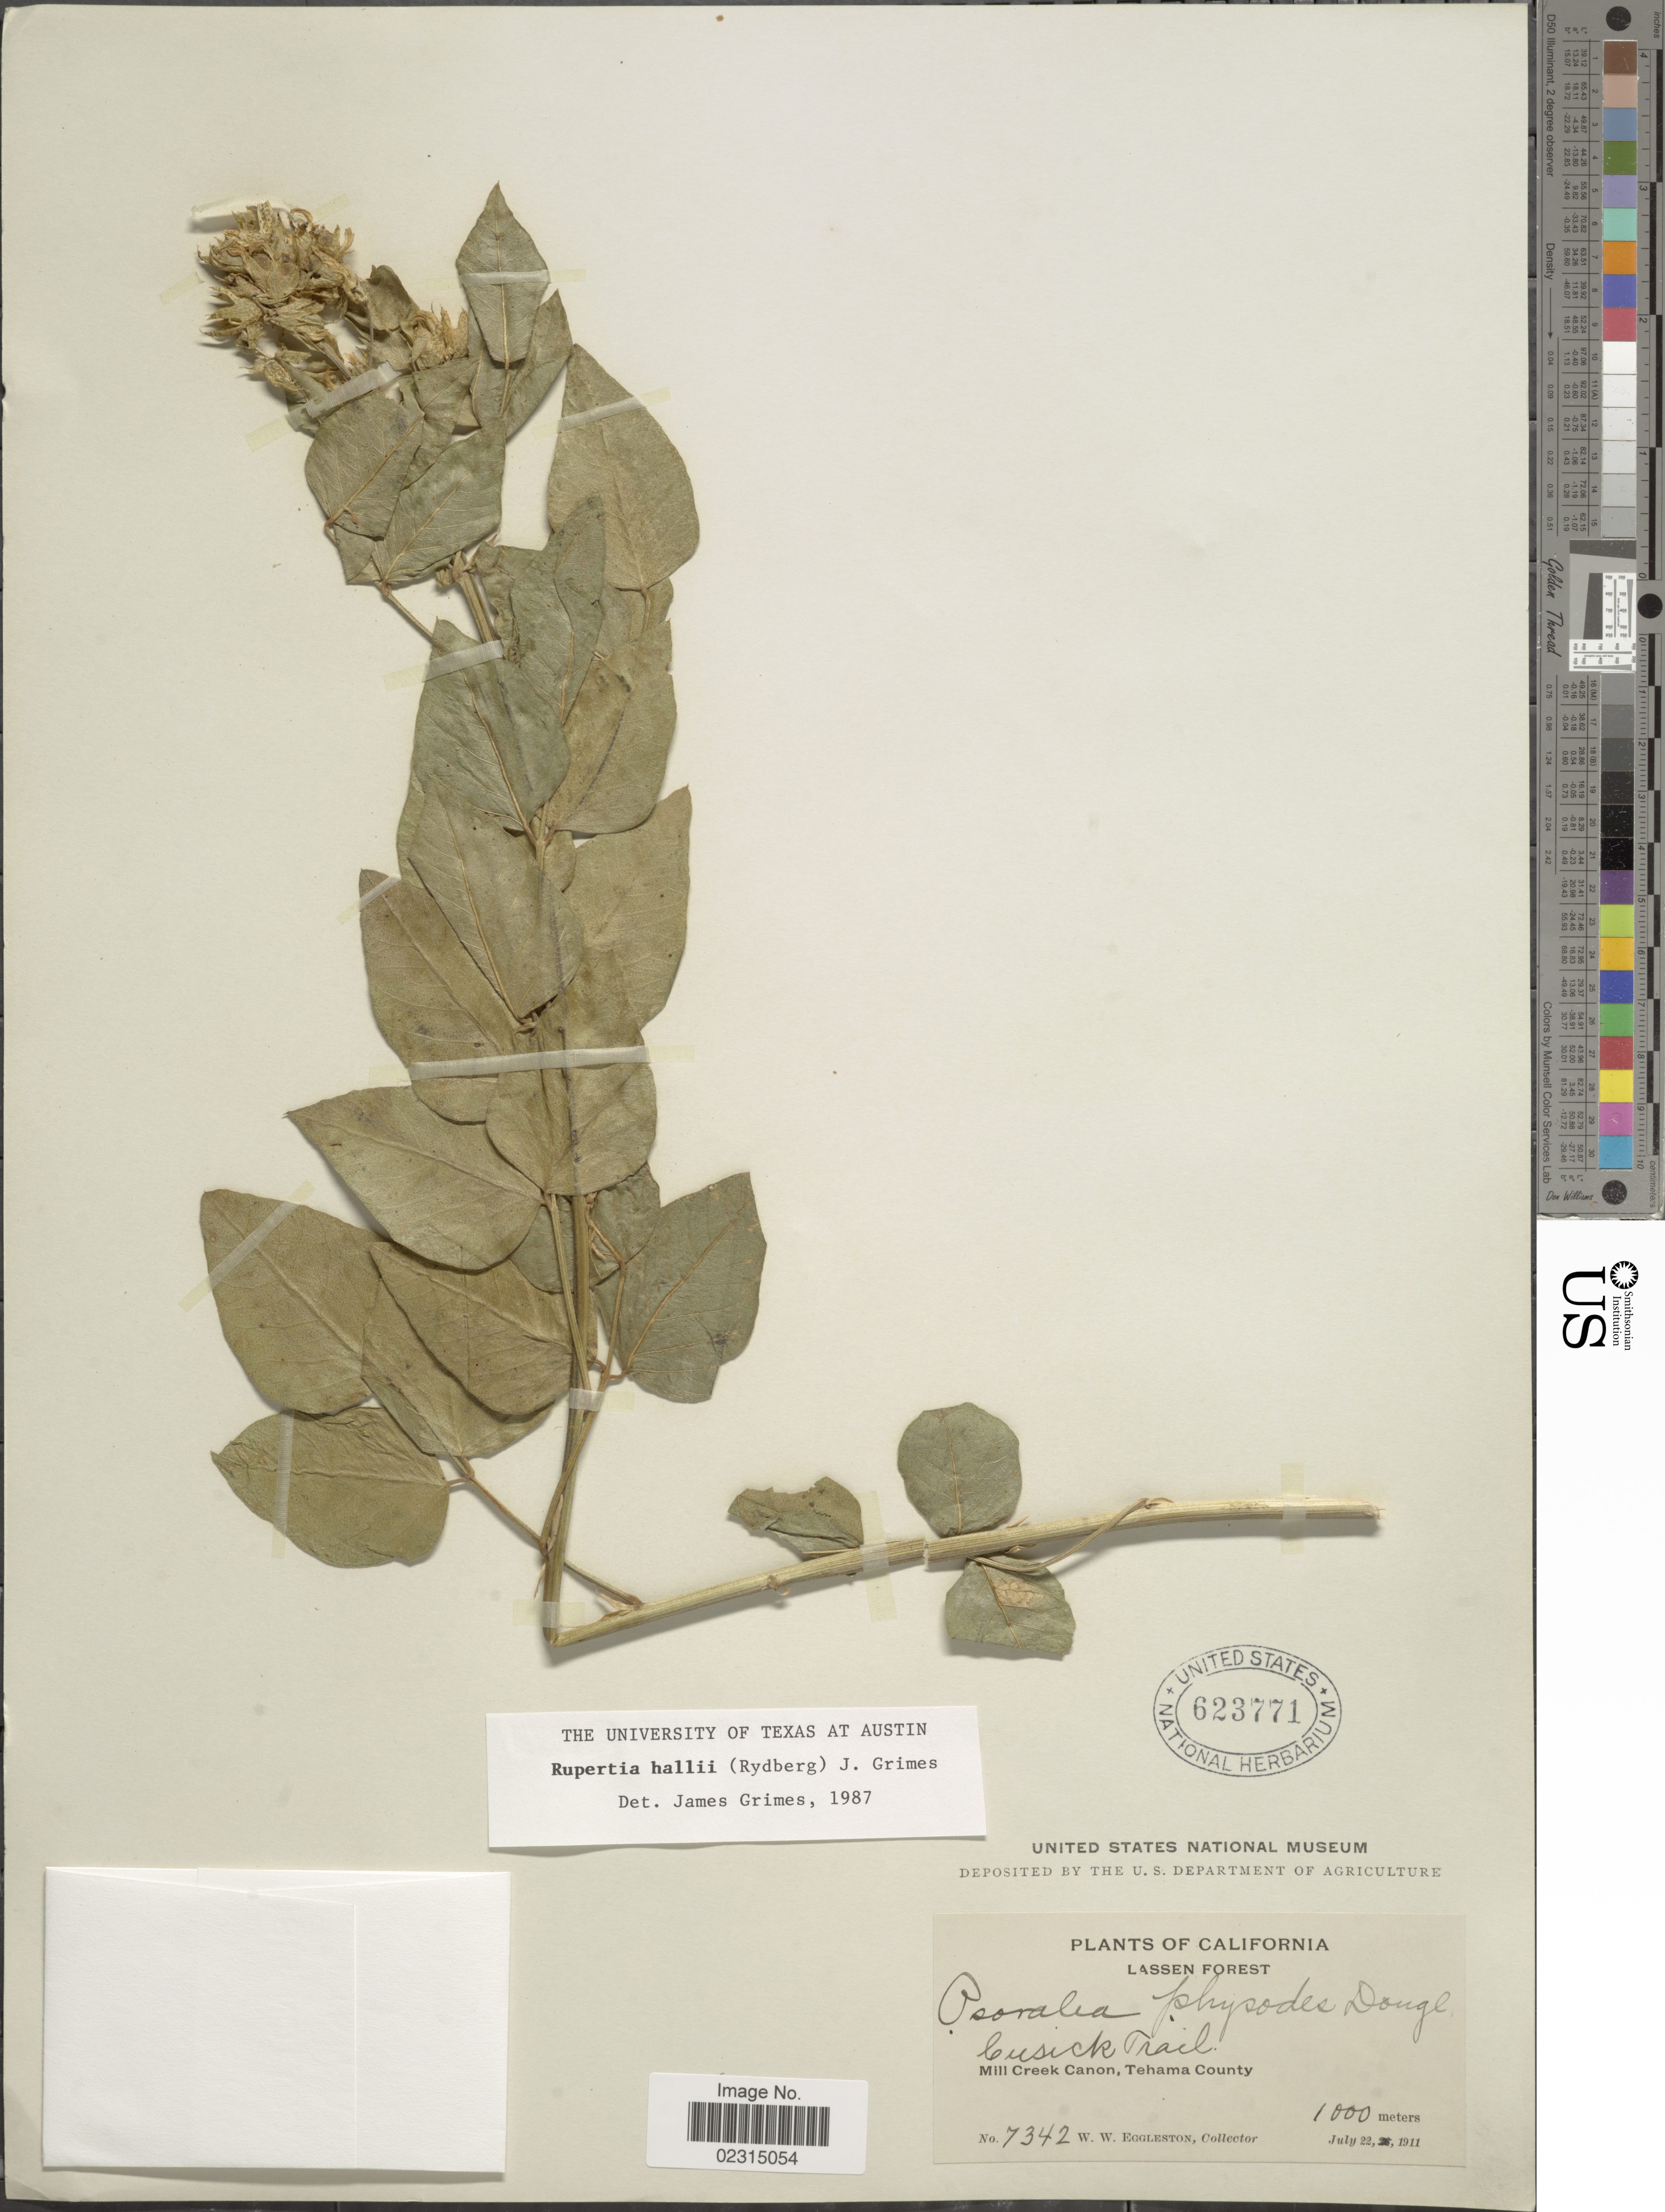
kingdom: Plantae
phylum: Tracheophyta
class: Magnoliopsida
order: Fabales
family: Fabaceae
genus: Rupertia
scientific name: Rupertia hallii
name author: (Rydb.) J.W. Grimes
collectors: W. W. Eggleston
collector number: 7342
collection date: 1911-07-22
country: United States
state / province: California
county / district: Tehama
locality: Lassen Forest, Cusick Trail, Mill Creek Canon, Tehama County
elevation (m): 1000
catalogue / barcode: US 623771